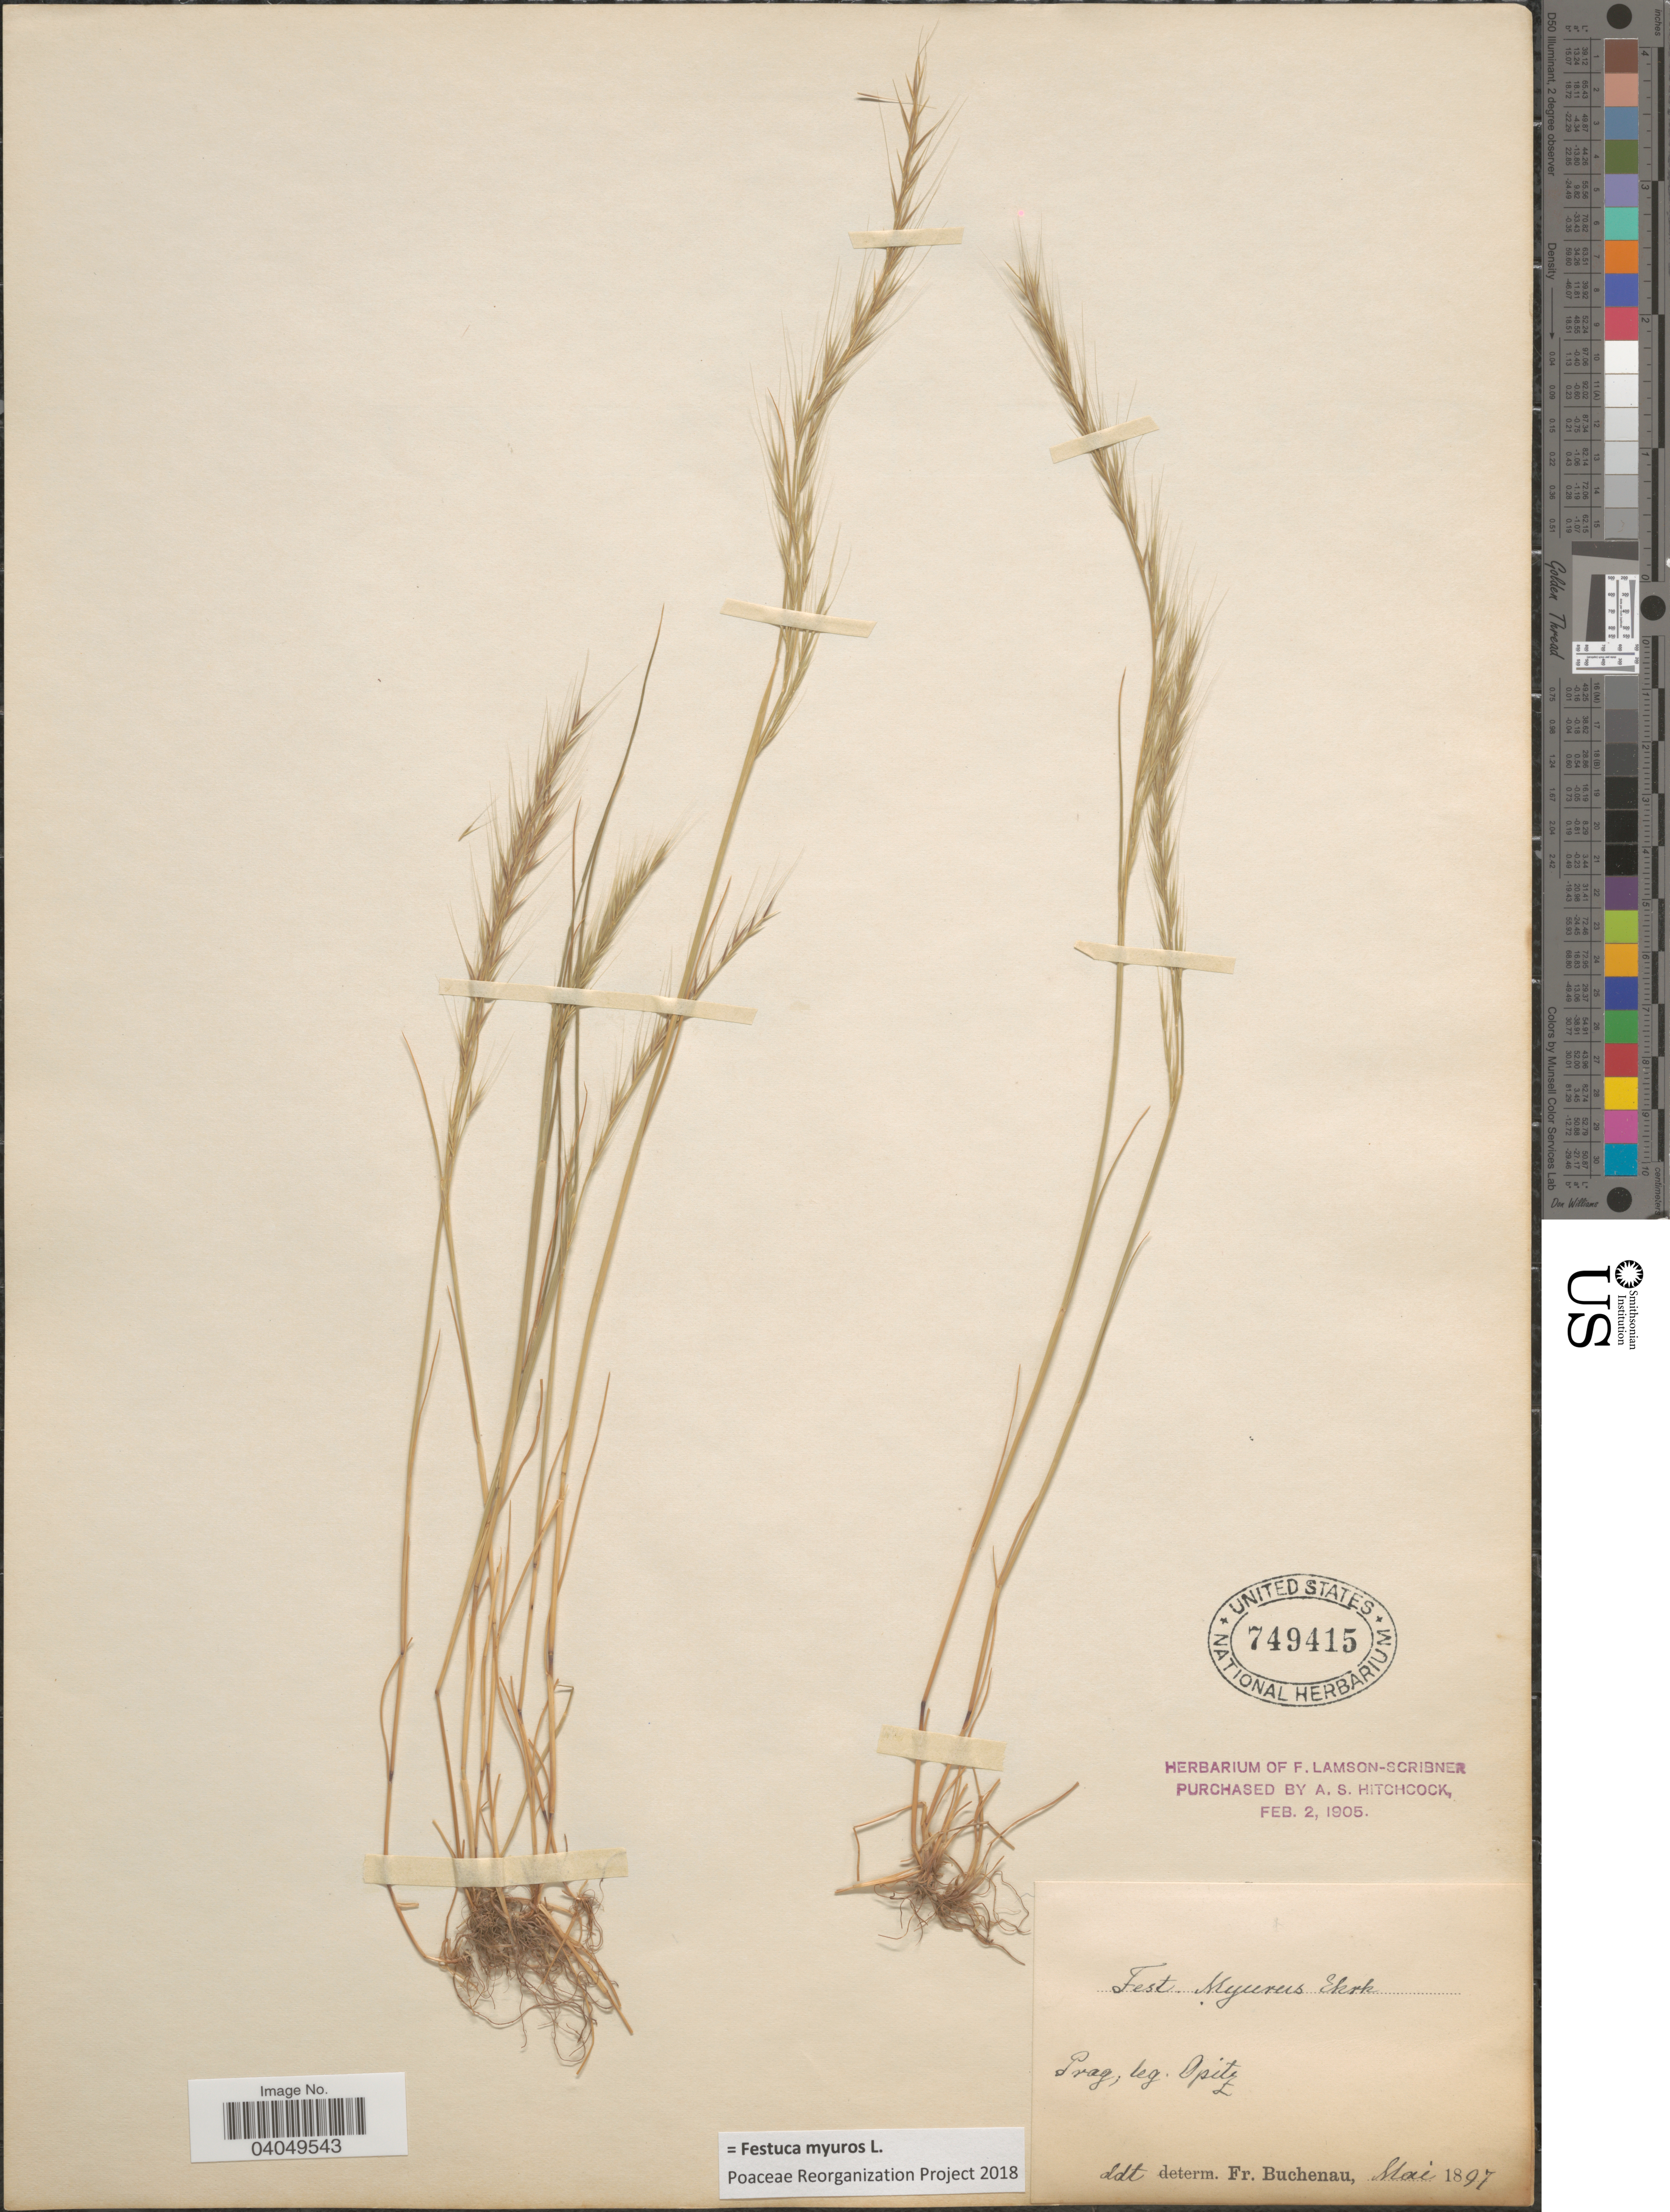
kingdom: Plantae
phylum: Tracheophyta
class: Liliopsida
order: Poales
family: Poaceae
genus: Festuca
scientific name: Festuca myuros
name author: L.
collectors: Opitz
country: Czechia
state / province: Prague, Capital District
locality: Prag.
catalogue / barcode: US 749415